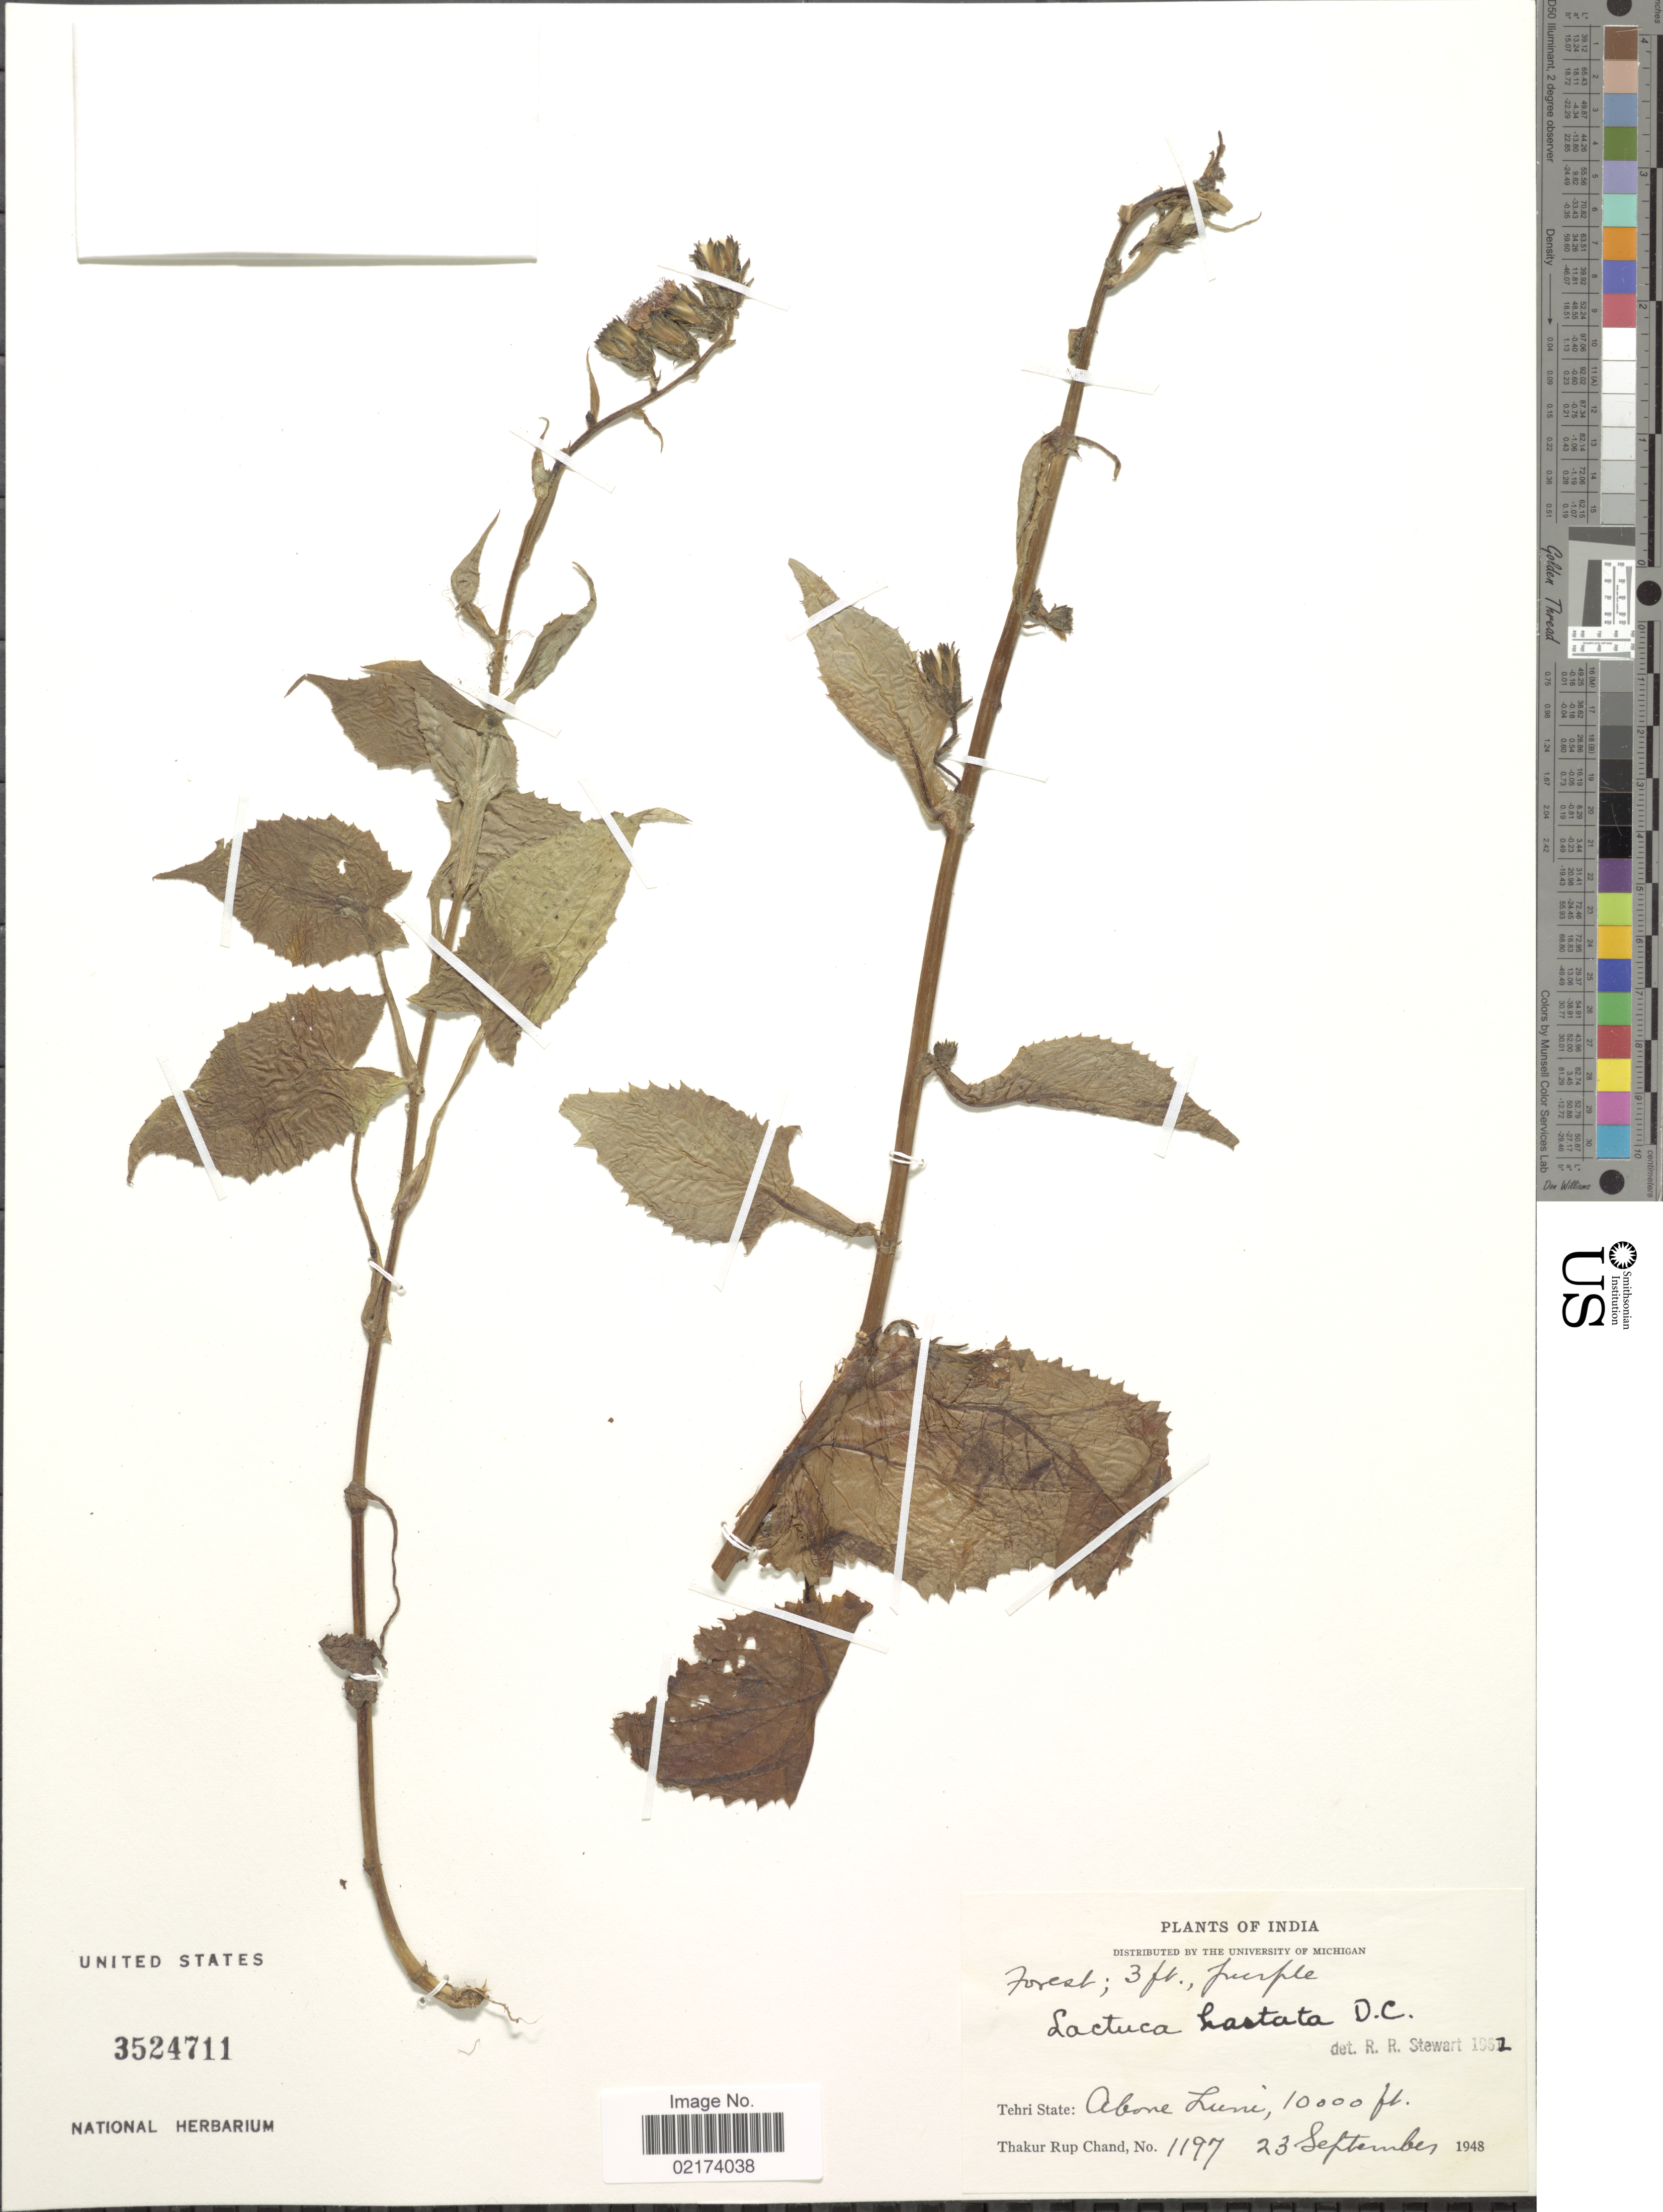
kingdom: Plantae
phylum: Tracheophyta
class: Magnoliopsida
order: Asterales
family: Asteraceae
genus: Chaetoseris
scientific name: Chaetoseris cyanea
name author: (D. Don) C. Shih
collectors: T. R. Chand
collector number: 1197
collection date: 1948-09-23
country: India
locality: Tehri State, above Luni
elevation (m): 3048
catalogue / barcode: US 3524711